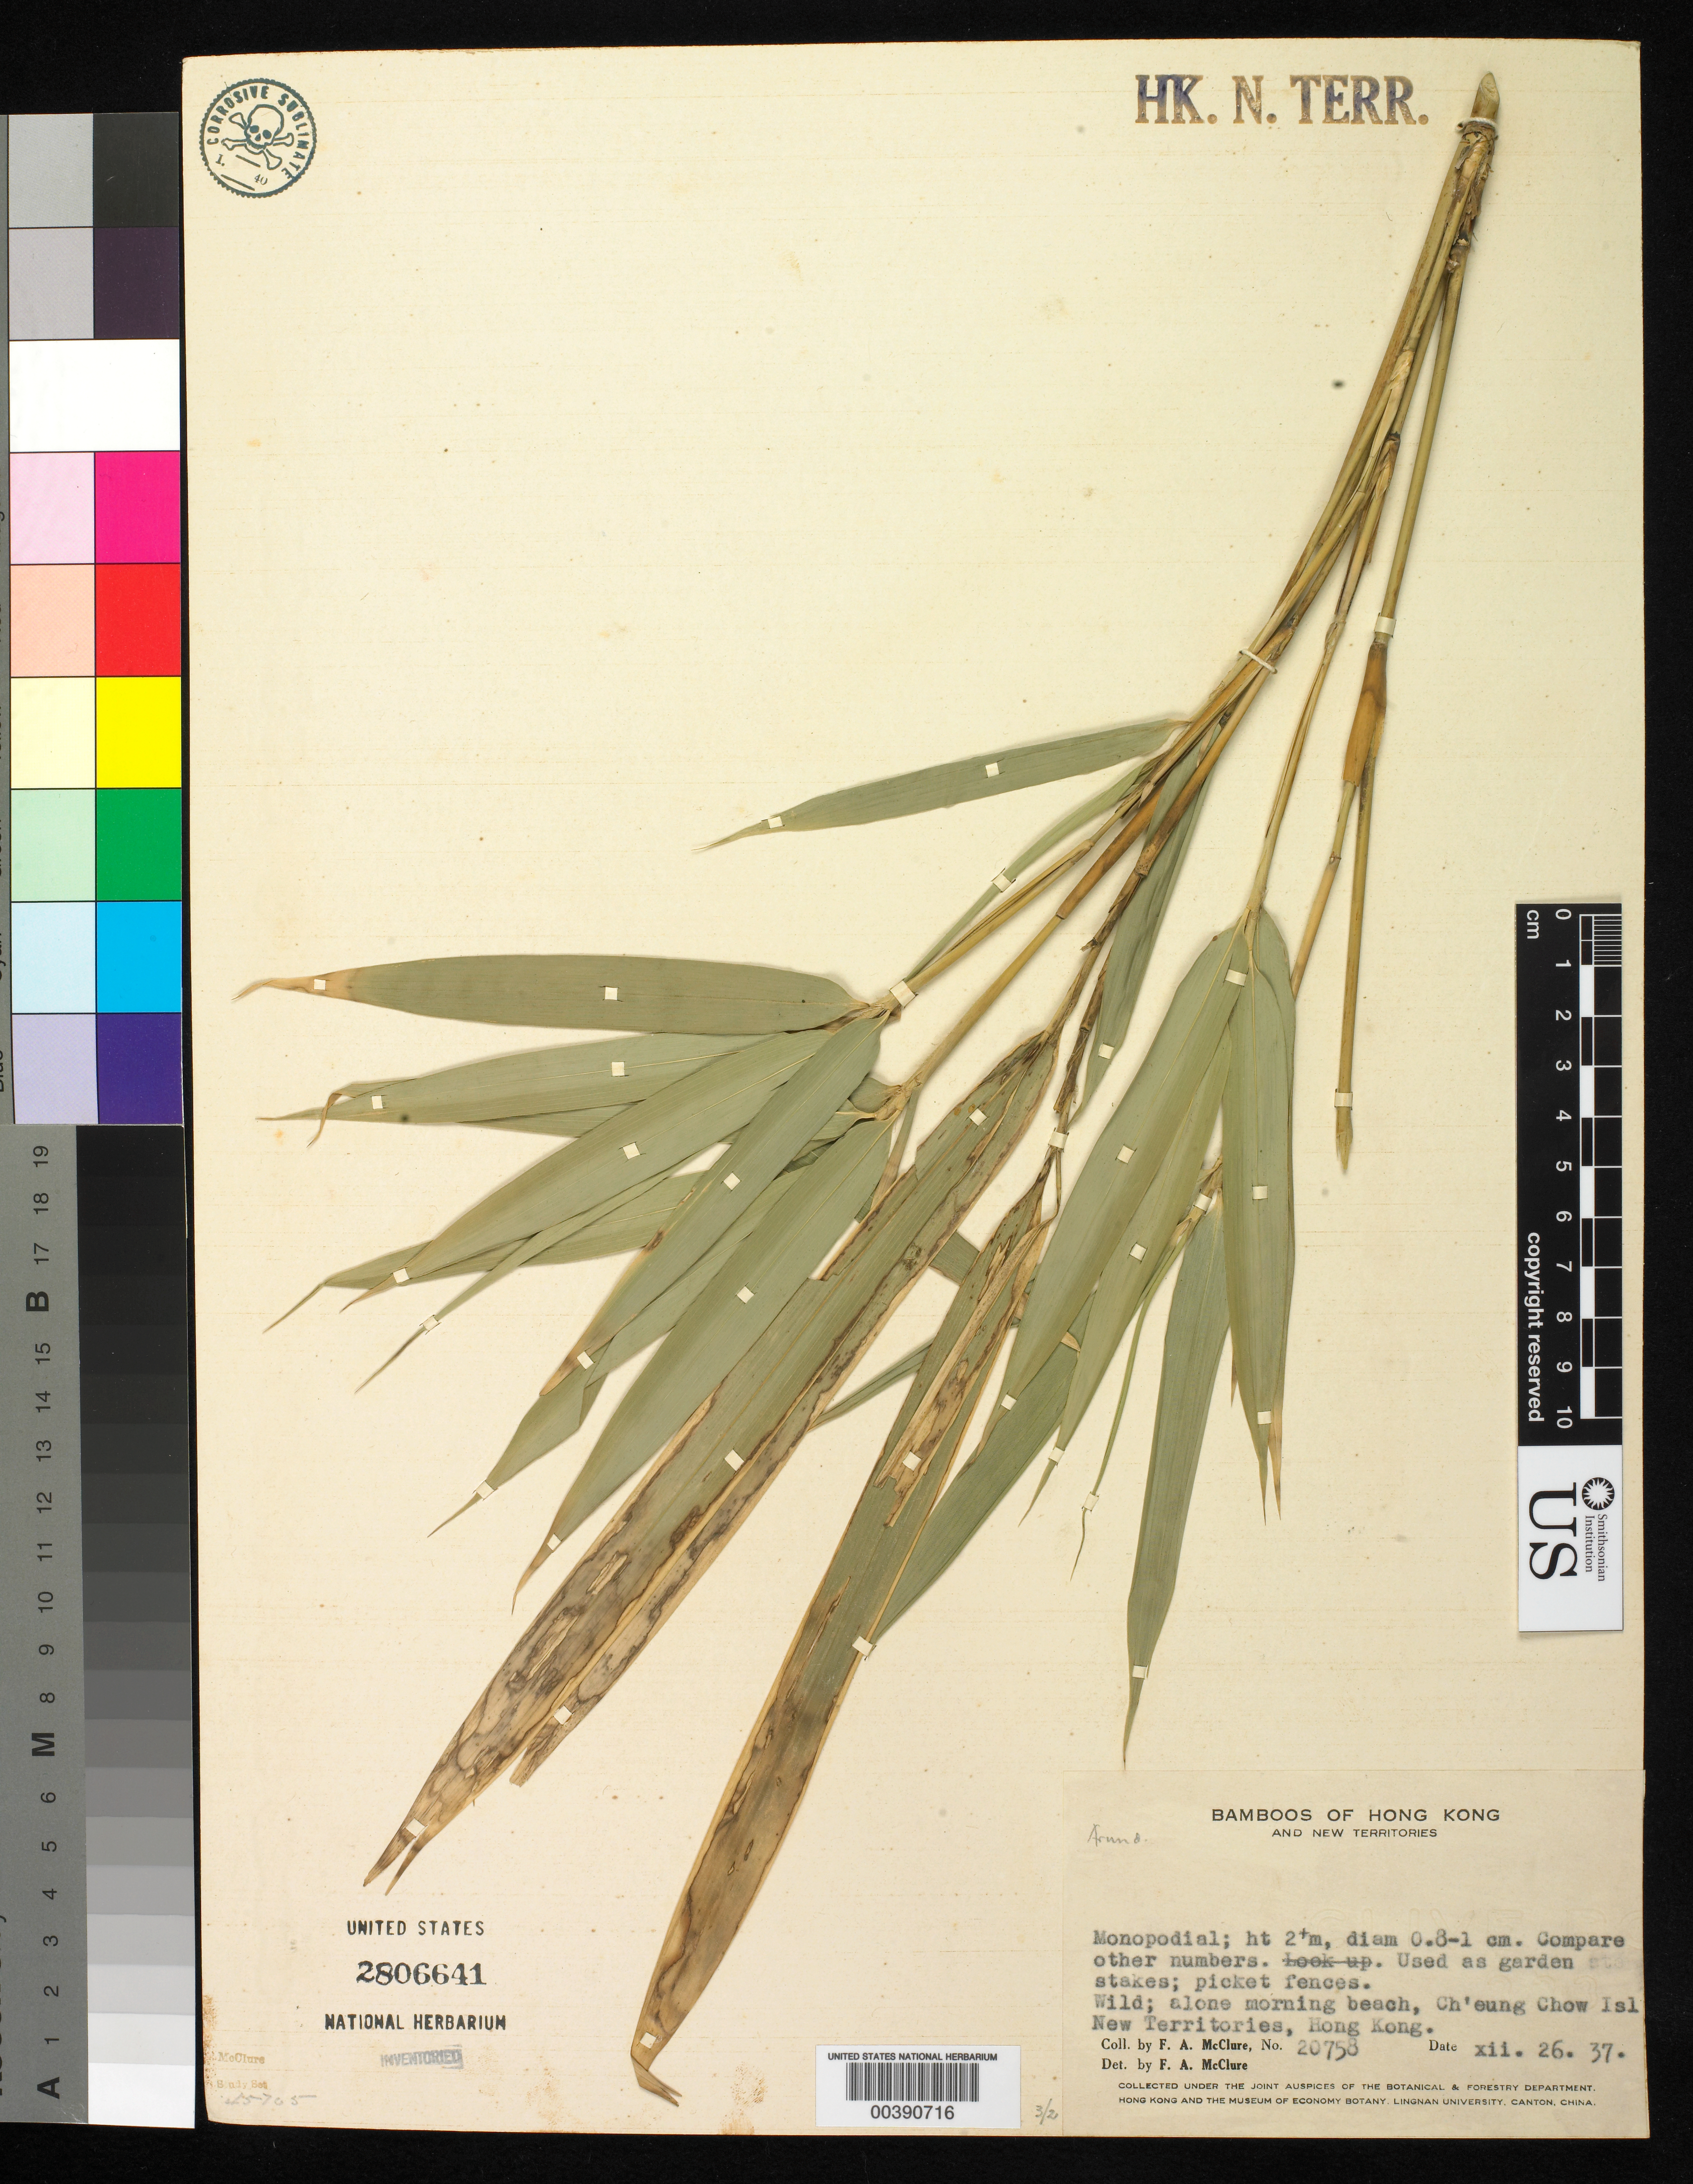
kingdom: Plantae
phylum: Tracheophyta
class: Liliopsida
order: Poales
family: Poaceae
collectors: F. A. McClure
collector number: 20758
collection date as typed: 26 Dec 1937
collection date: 1937-12-26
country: China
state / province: Hong Kong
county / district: New Territories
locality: Ch'eung chow isl.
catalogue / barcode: US 2806641